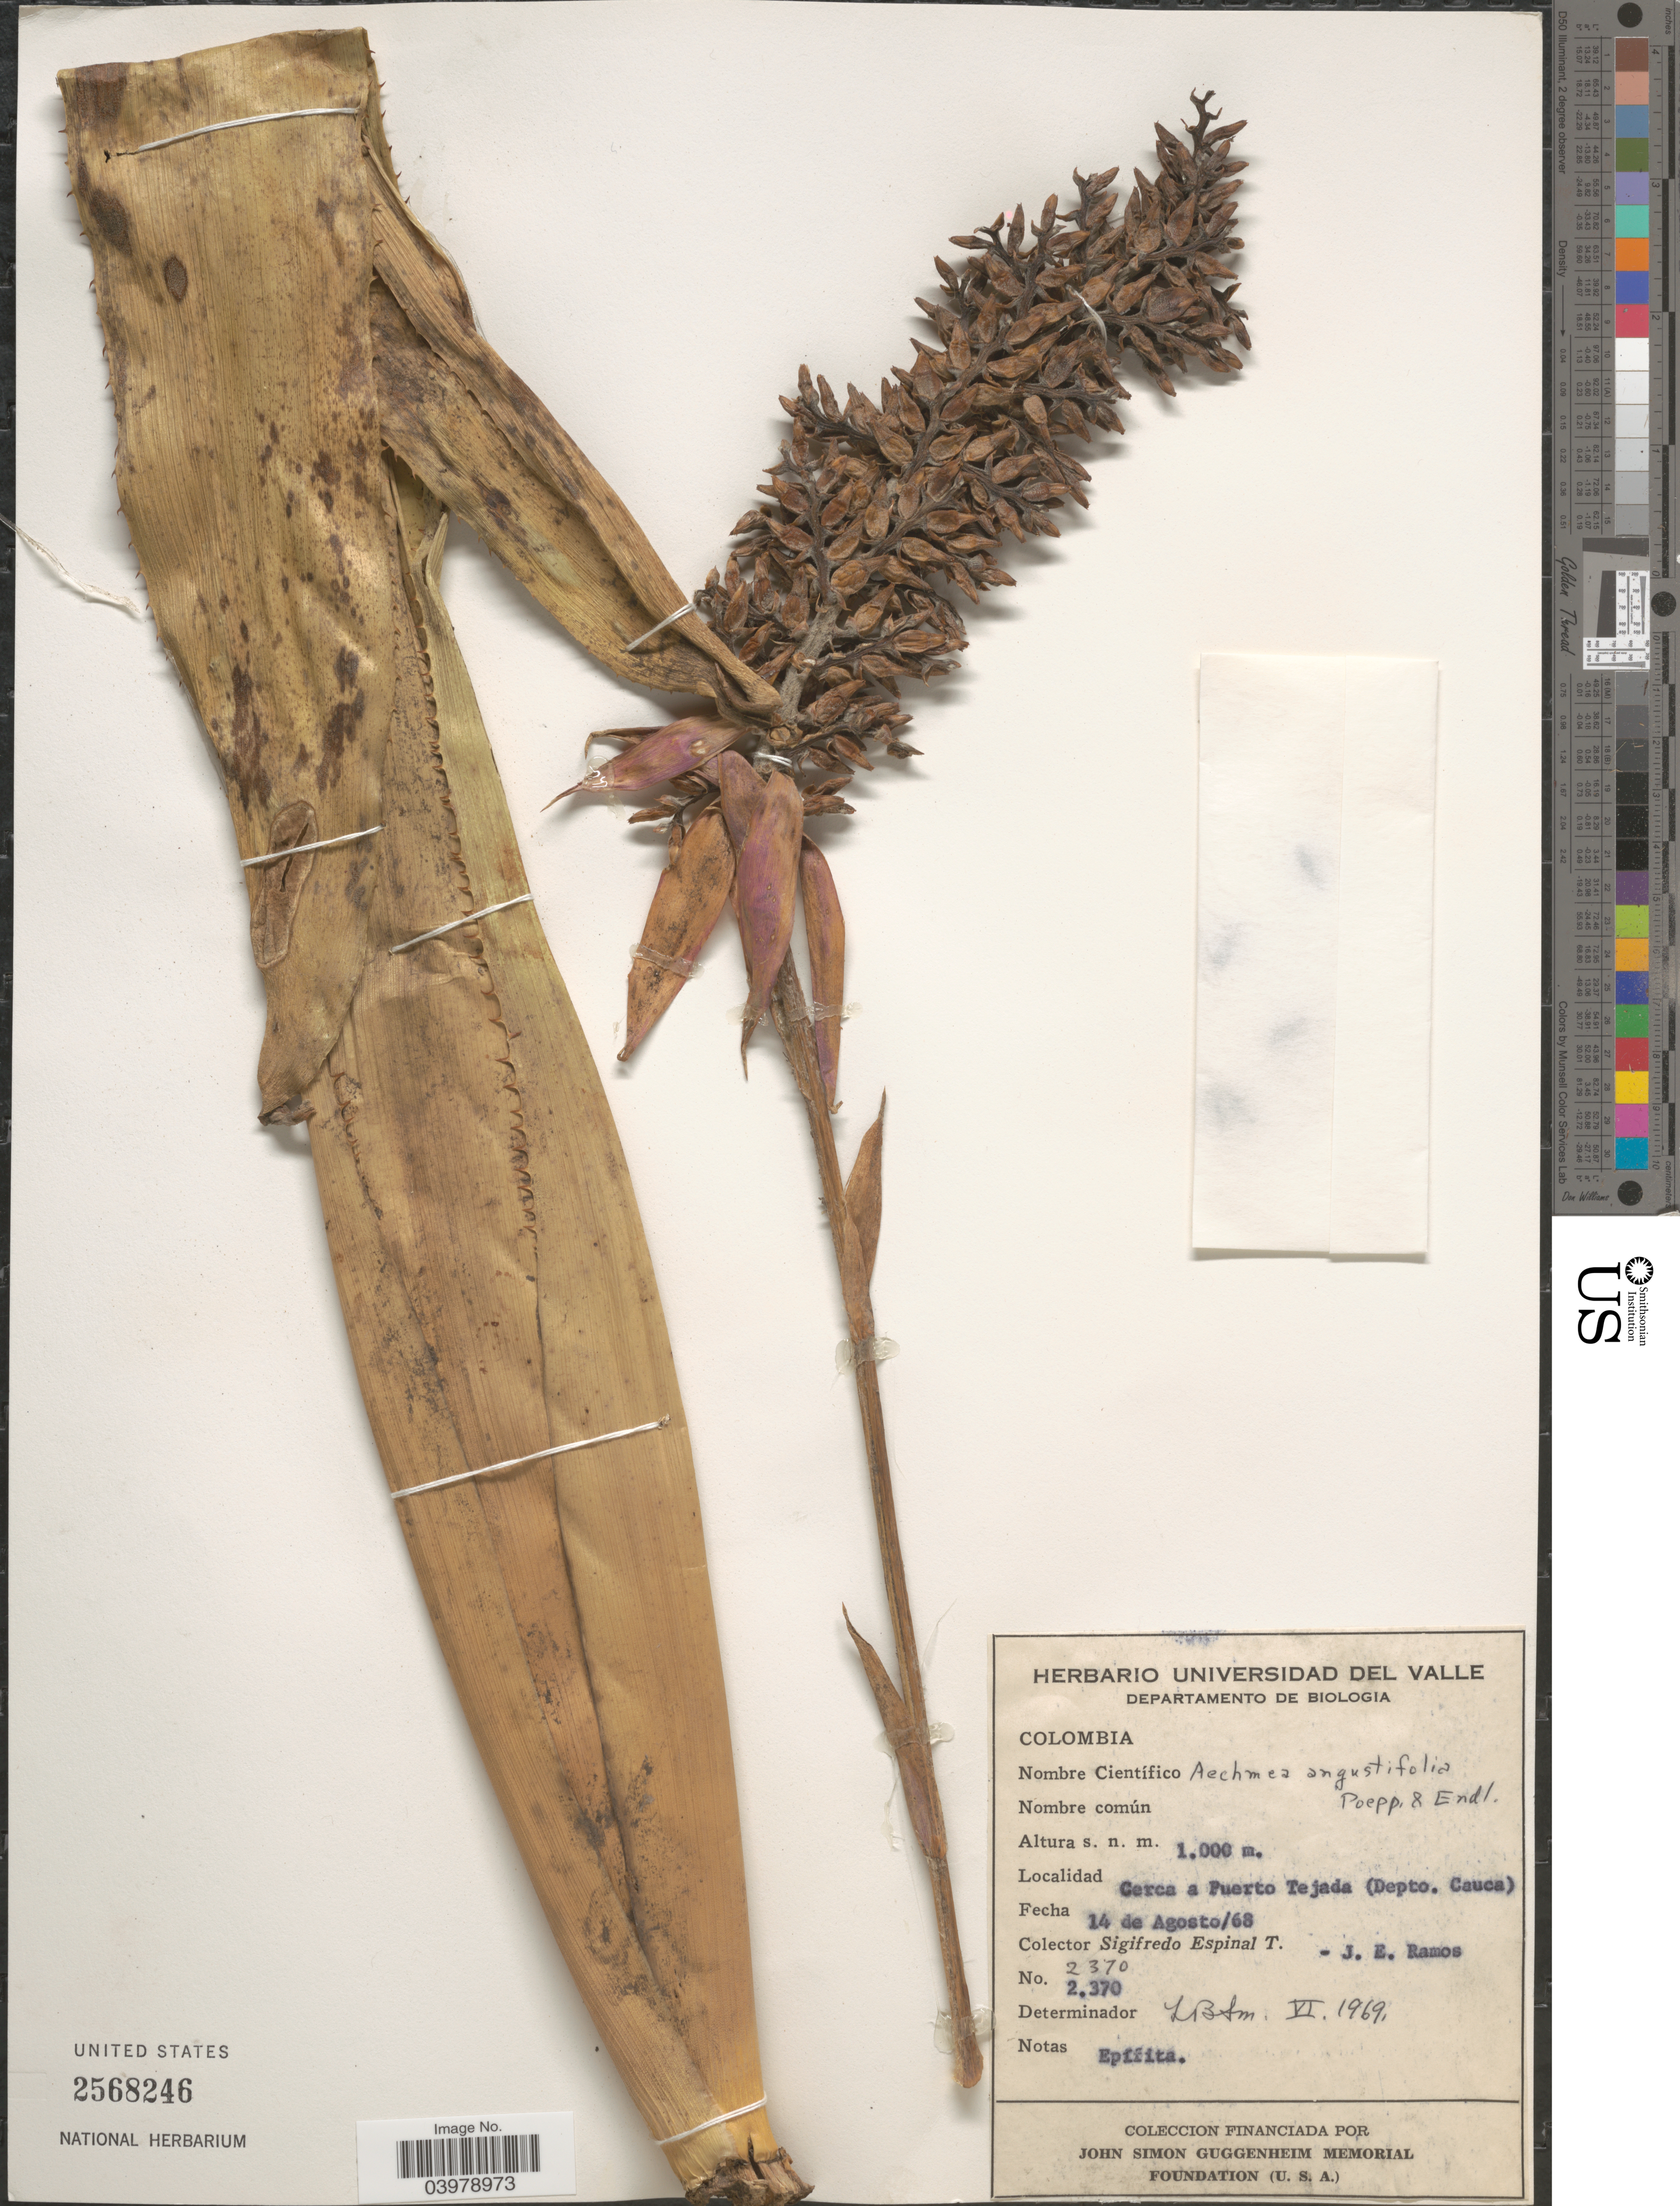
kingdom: Plantae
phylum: Tracheophyta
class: Liliopsida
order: Poales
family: Bromeliaceae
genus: Aechmea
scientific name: Aechmea angustifolia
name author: Poepp. & Endl.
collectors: S. Espinal & J. E. Ramos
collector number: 2370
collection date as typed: Transcribed d/m/y: 14/8/68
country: Colombia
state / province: Cauca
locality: Cerca a Puerto Tejada (Depto. Cauca).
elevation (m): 1000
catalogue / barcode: US 2568246